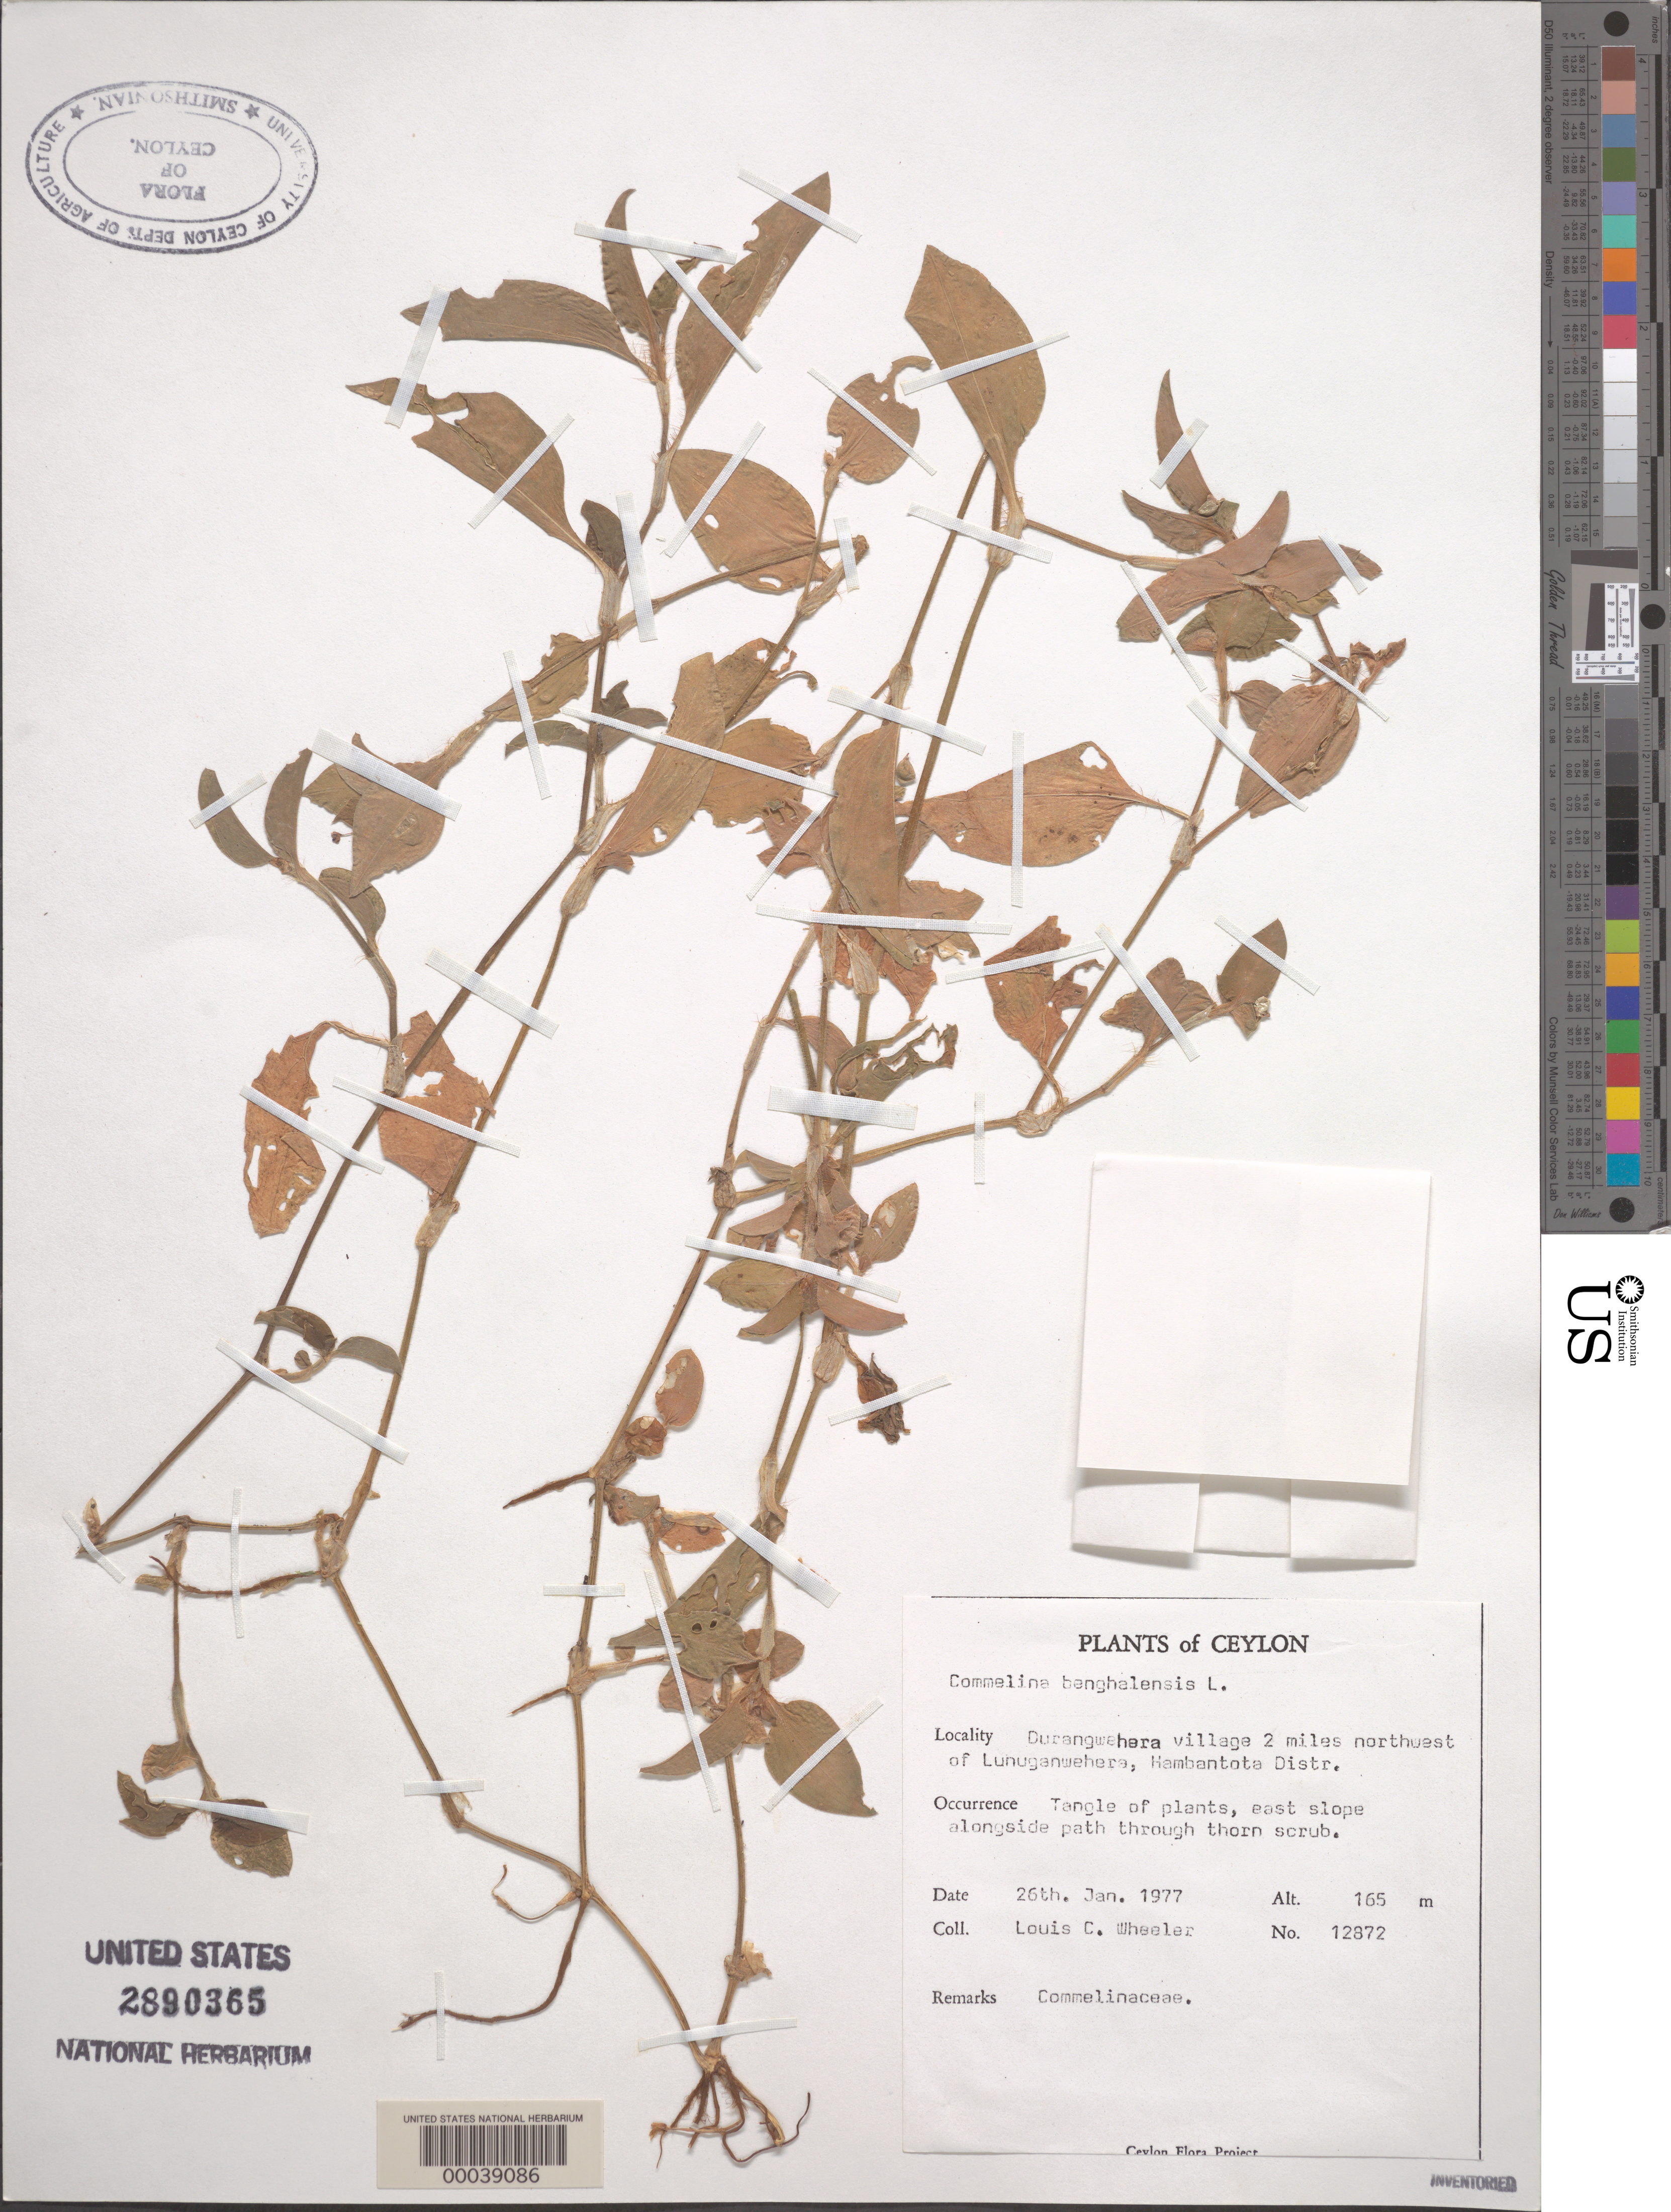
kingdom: Plantae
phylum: Tracheophyta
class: Liliopsida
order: Commelinales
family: Commelinaceae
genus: Commelina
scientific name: Commelina benghalensis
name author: L.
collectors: L. C. Wheeler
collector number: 12872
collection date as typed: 26 Jan 1977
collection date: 1977-01-26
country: Sri Lanka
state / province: Southern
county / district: Hambantota Dist.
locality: Durangwahara village, nw of lunuganwehera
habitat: Slope; along path through thorn scrub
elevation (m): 165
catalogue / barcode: US 2890365